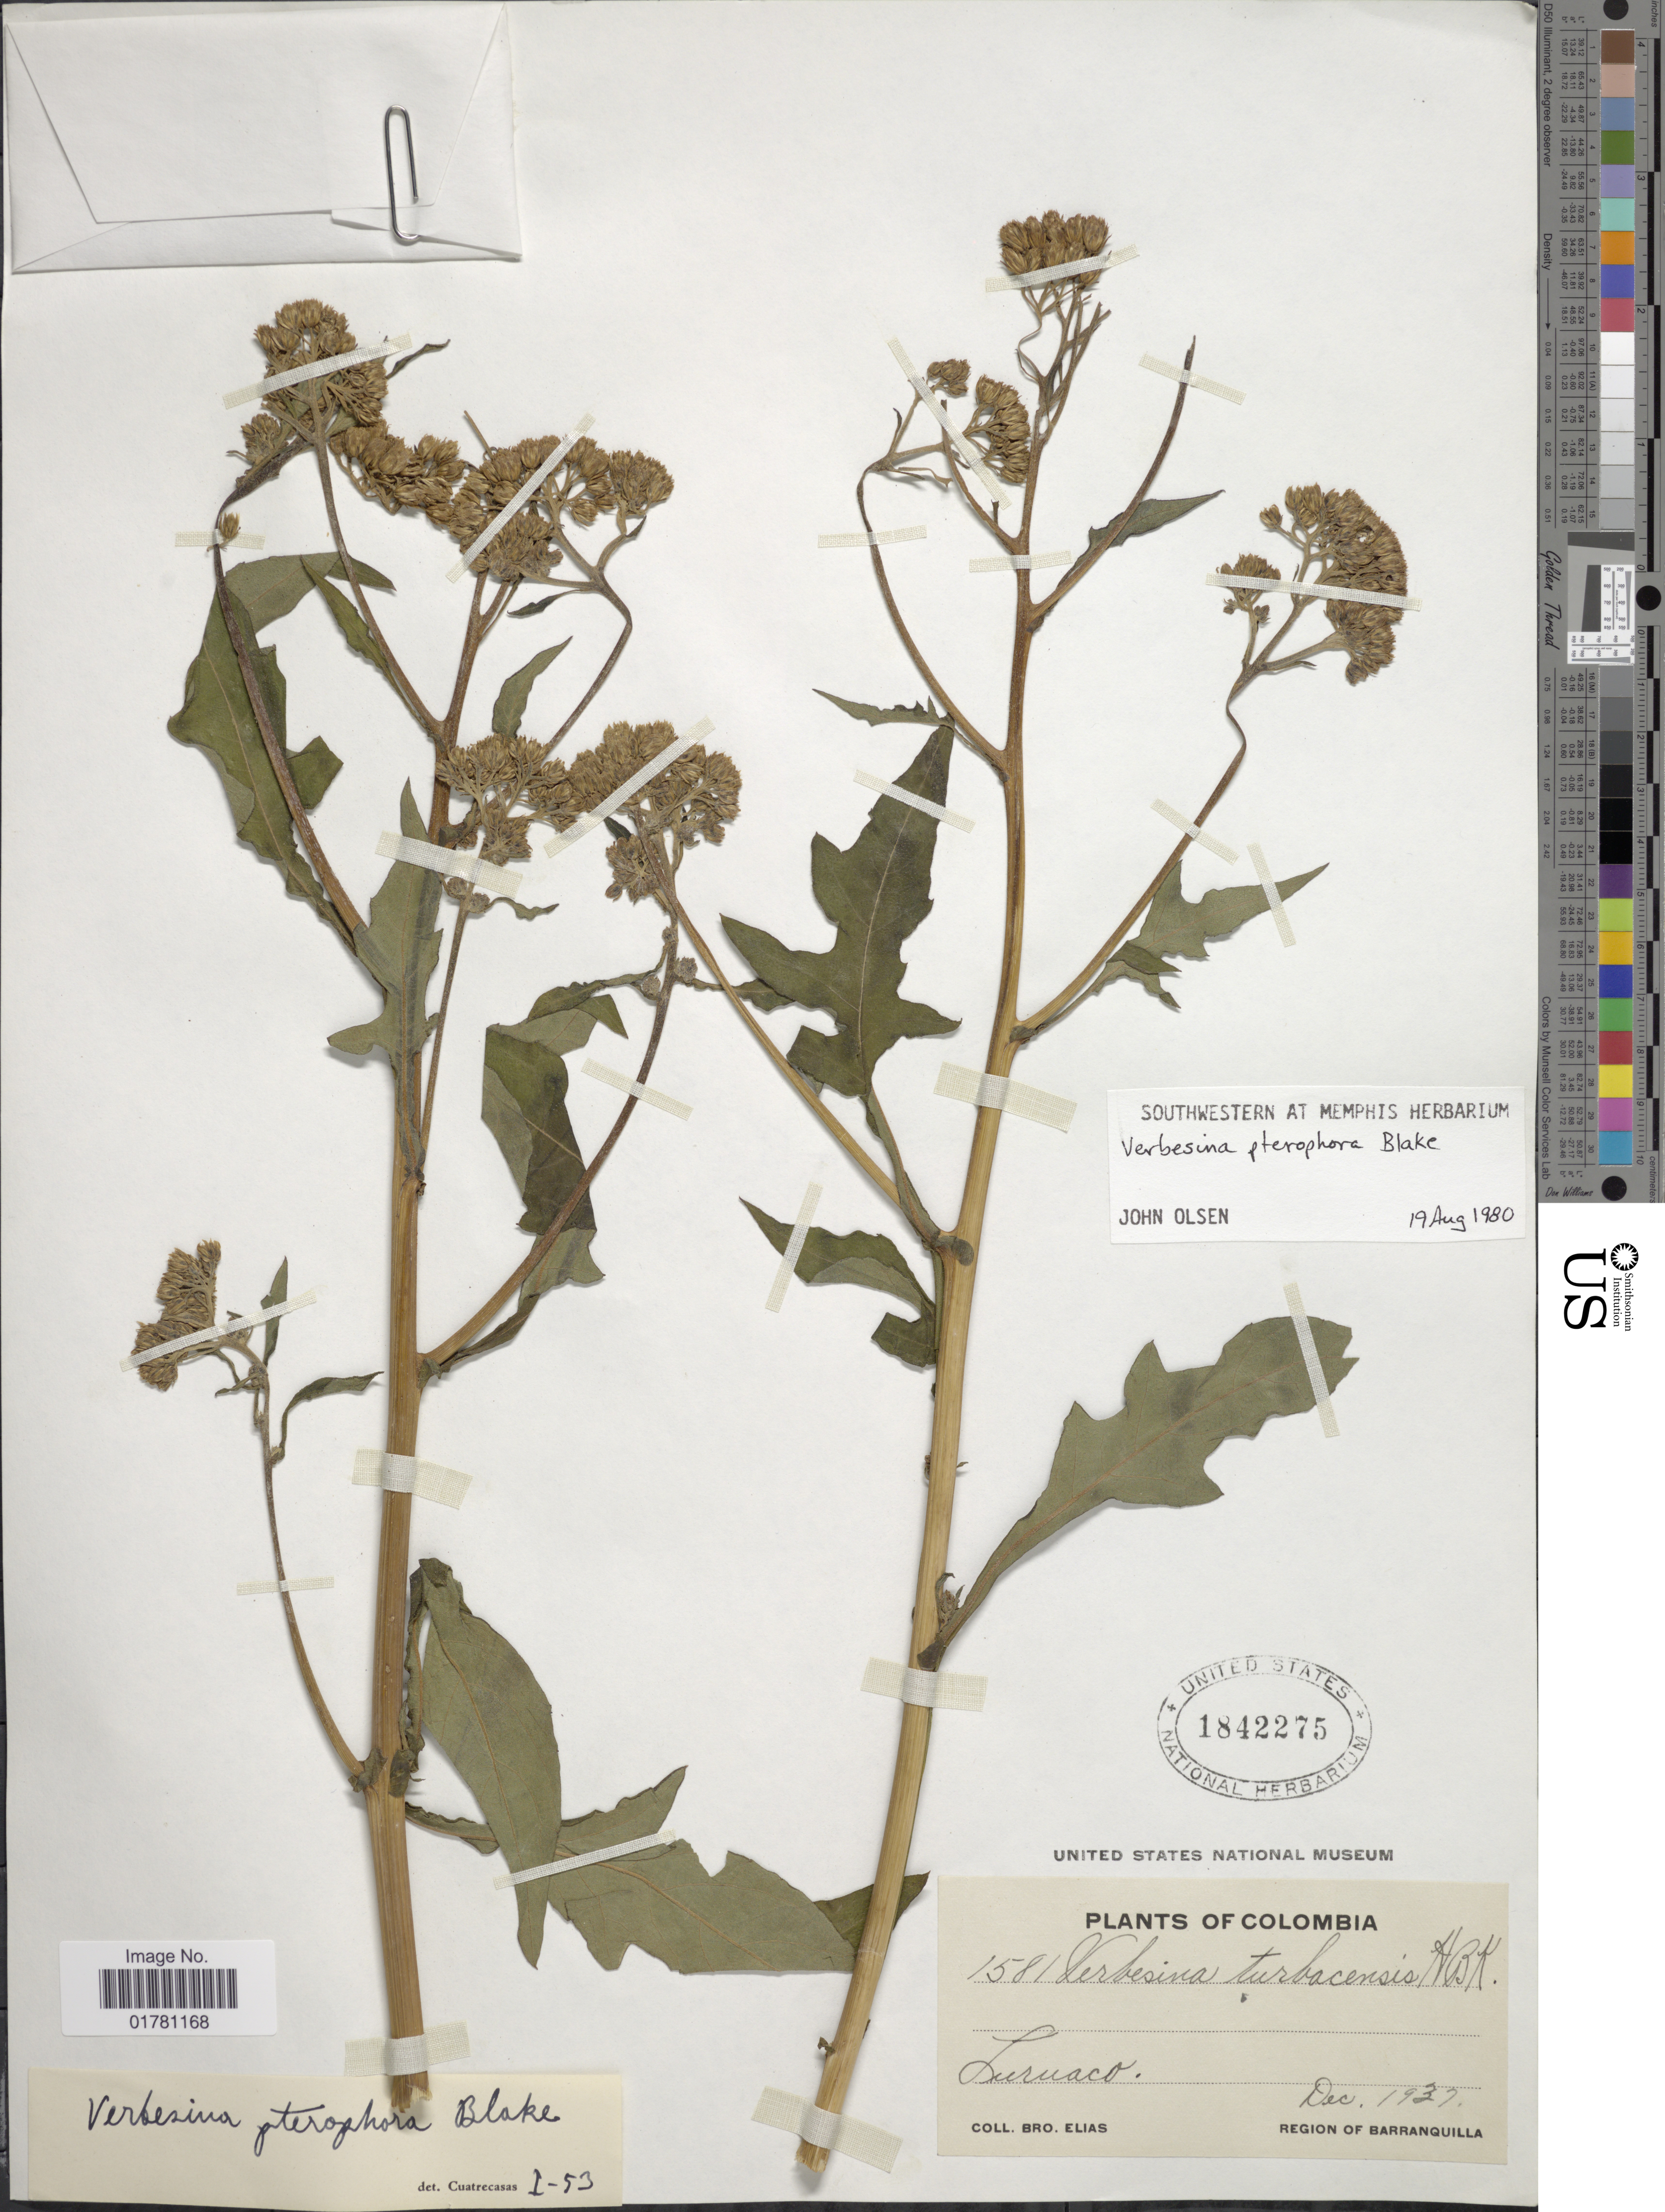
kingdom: Plantae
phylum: Tracheophyta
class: Magnoliopsida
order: Asterales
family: Asteraceae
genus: Verbesina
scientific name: Verbesina pterophora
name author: S.F. Blake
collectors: Bro. Elias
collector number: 1581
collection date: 1937-12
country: Colombia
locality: Luruaco, Region of Barranquilla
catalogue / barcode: US 1842275